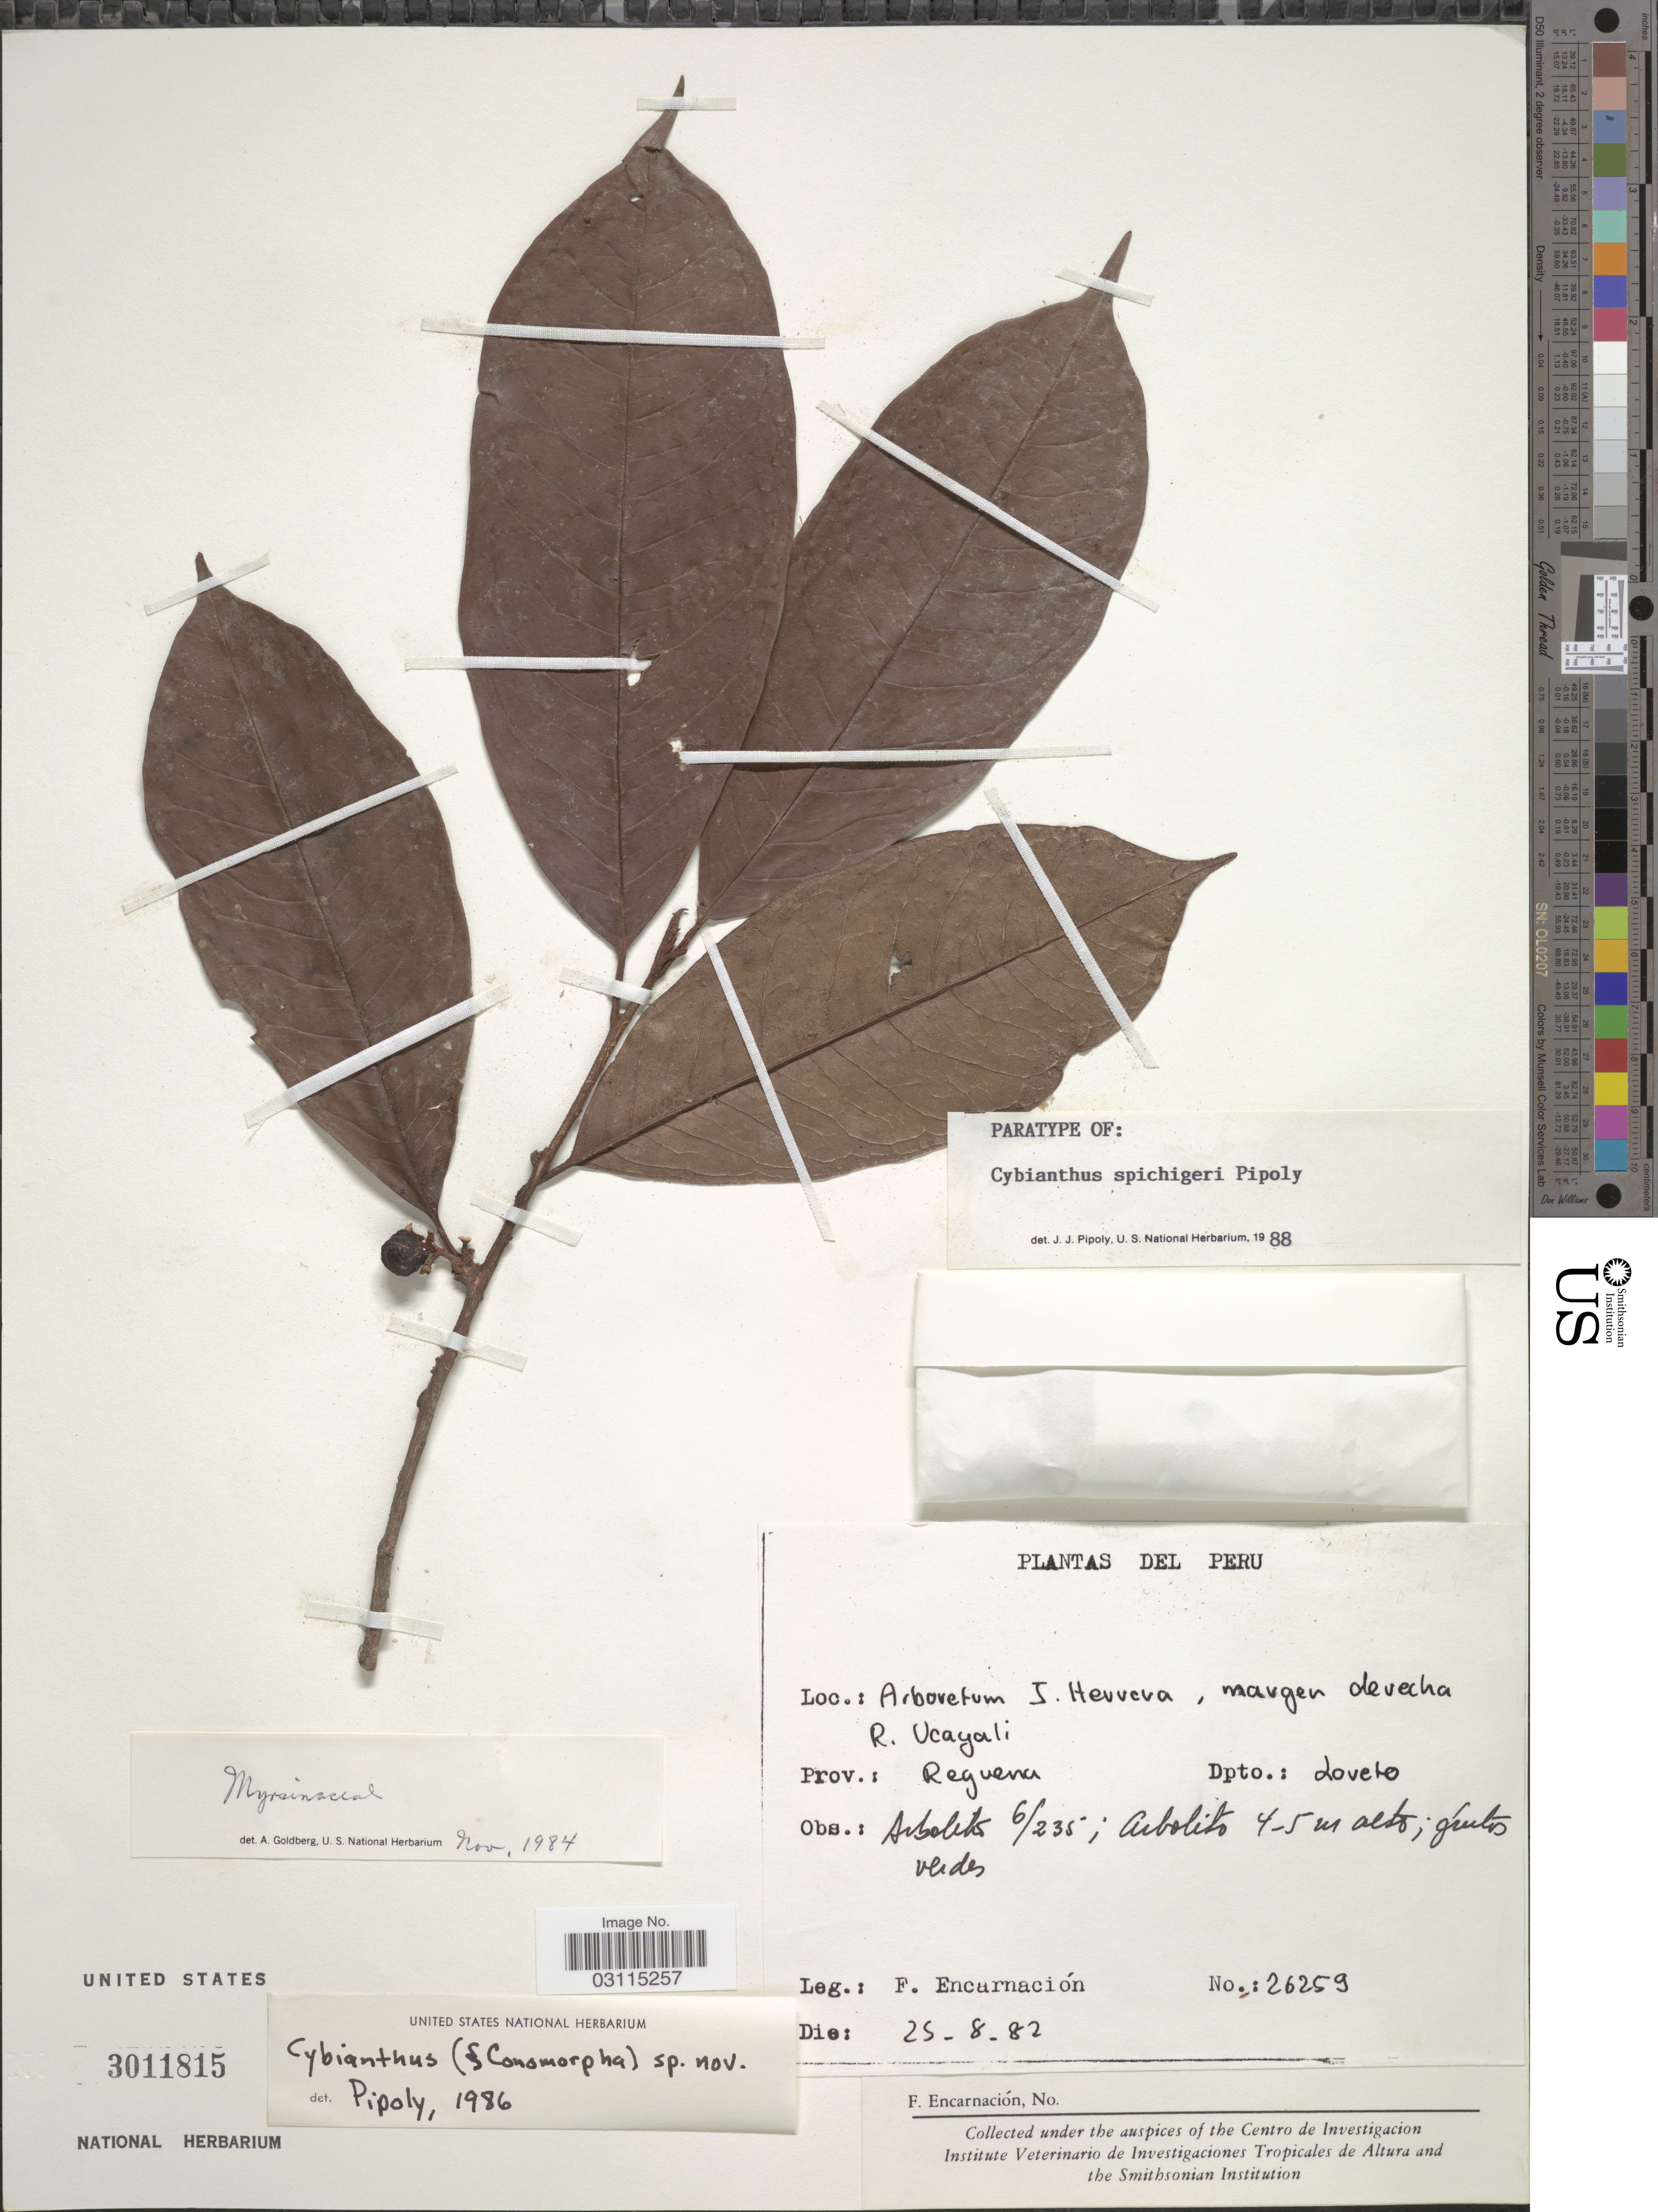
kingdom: Plantae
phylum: Tracheophyta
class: Magnoliopsida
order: Ericales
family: Primulaceae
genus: Cybianthus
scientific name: Cybianthus spichigeri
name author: Pipoly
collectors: F. Encarnación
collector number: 26259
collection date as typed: Transcribed d/m/y: 25/8/82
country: Peru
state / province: Loreto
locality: Arboretum J. Herrera, margen derecha R. Ucayali, Prov. Requena, Dpto. Loreto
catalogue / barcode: US 30118515